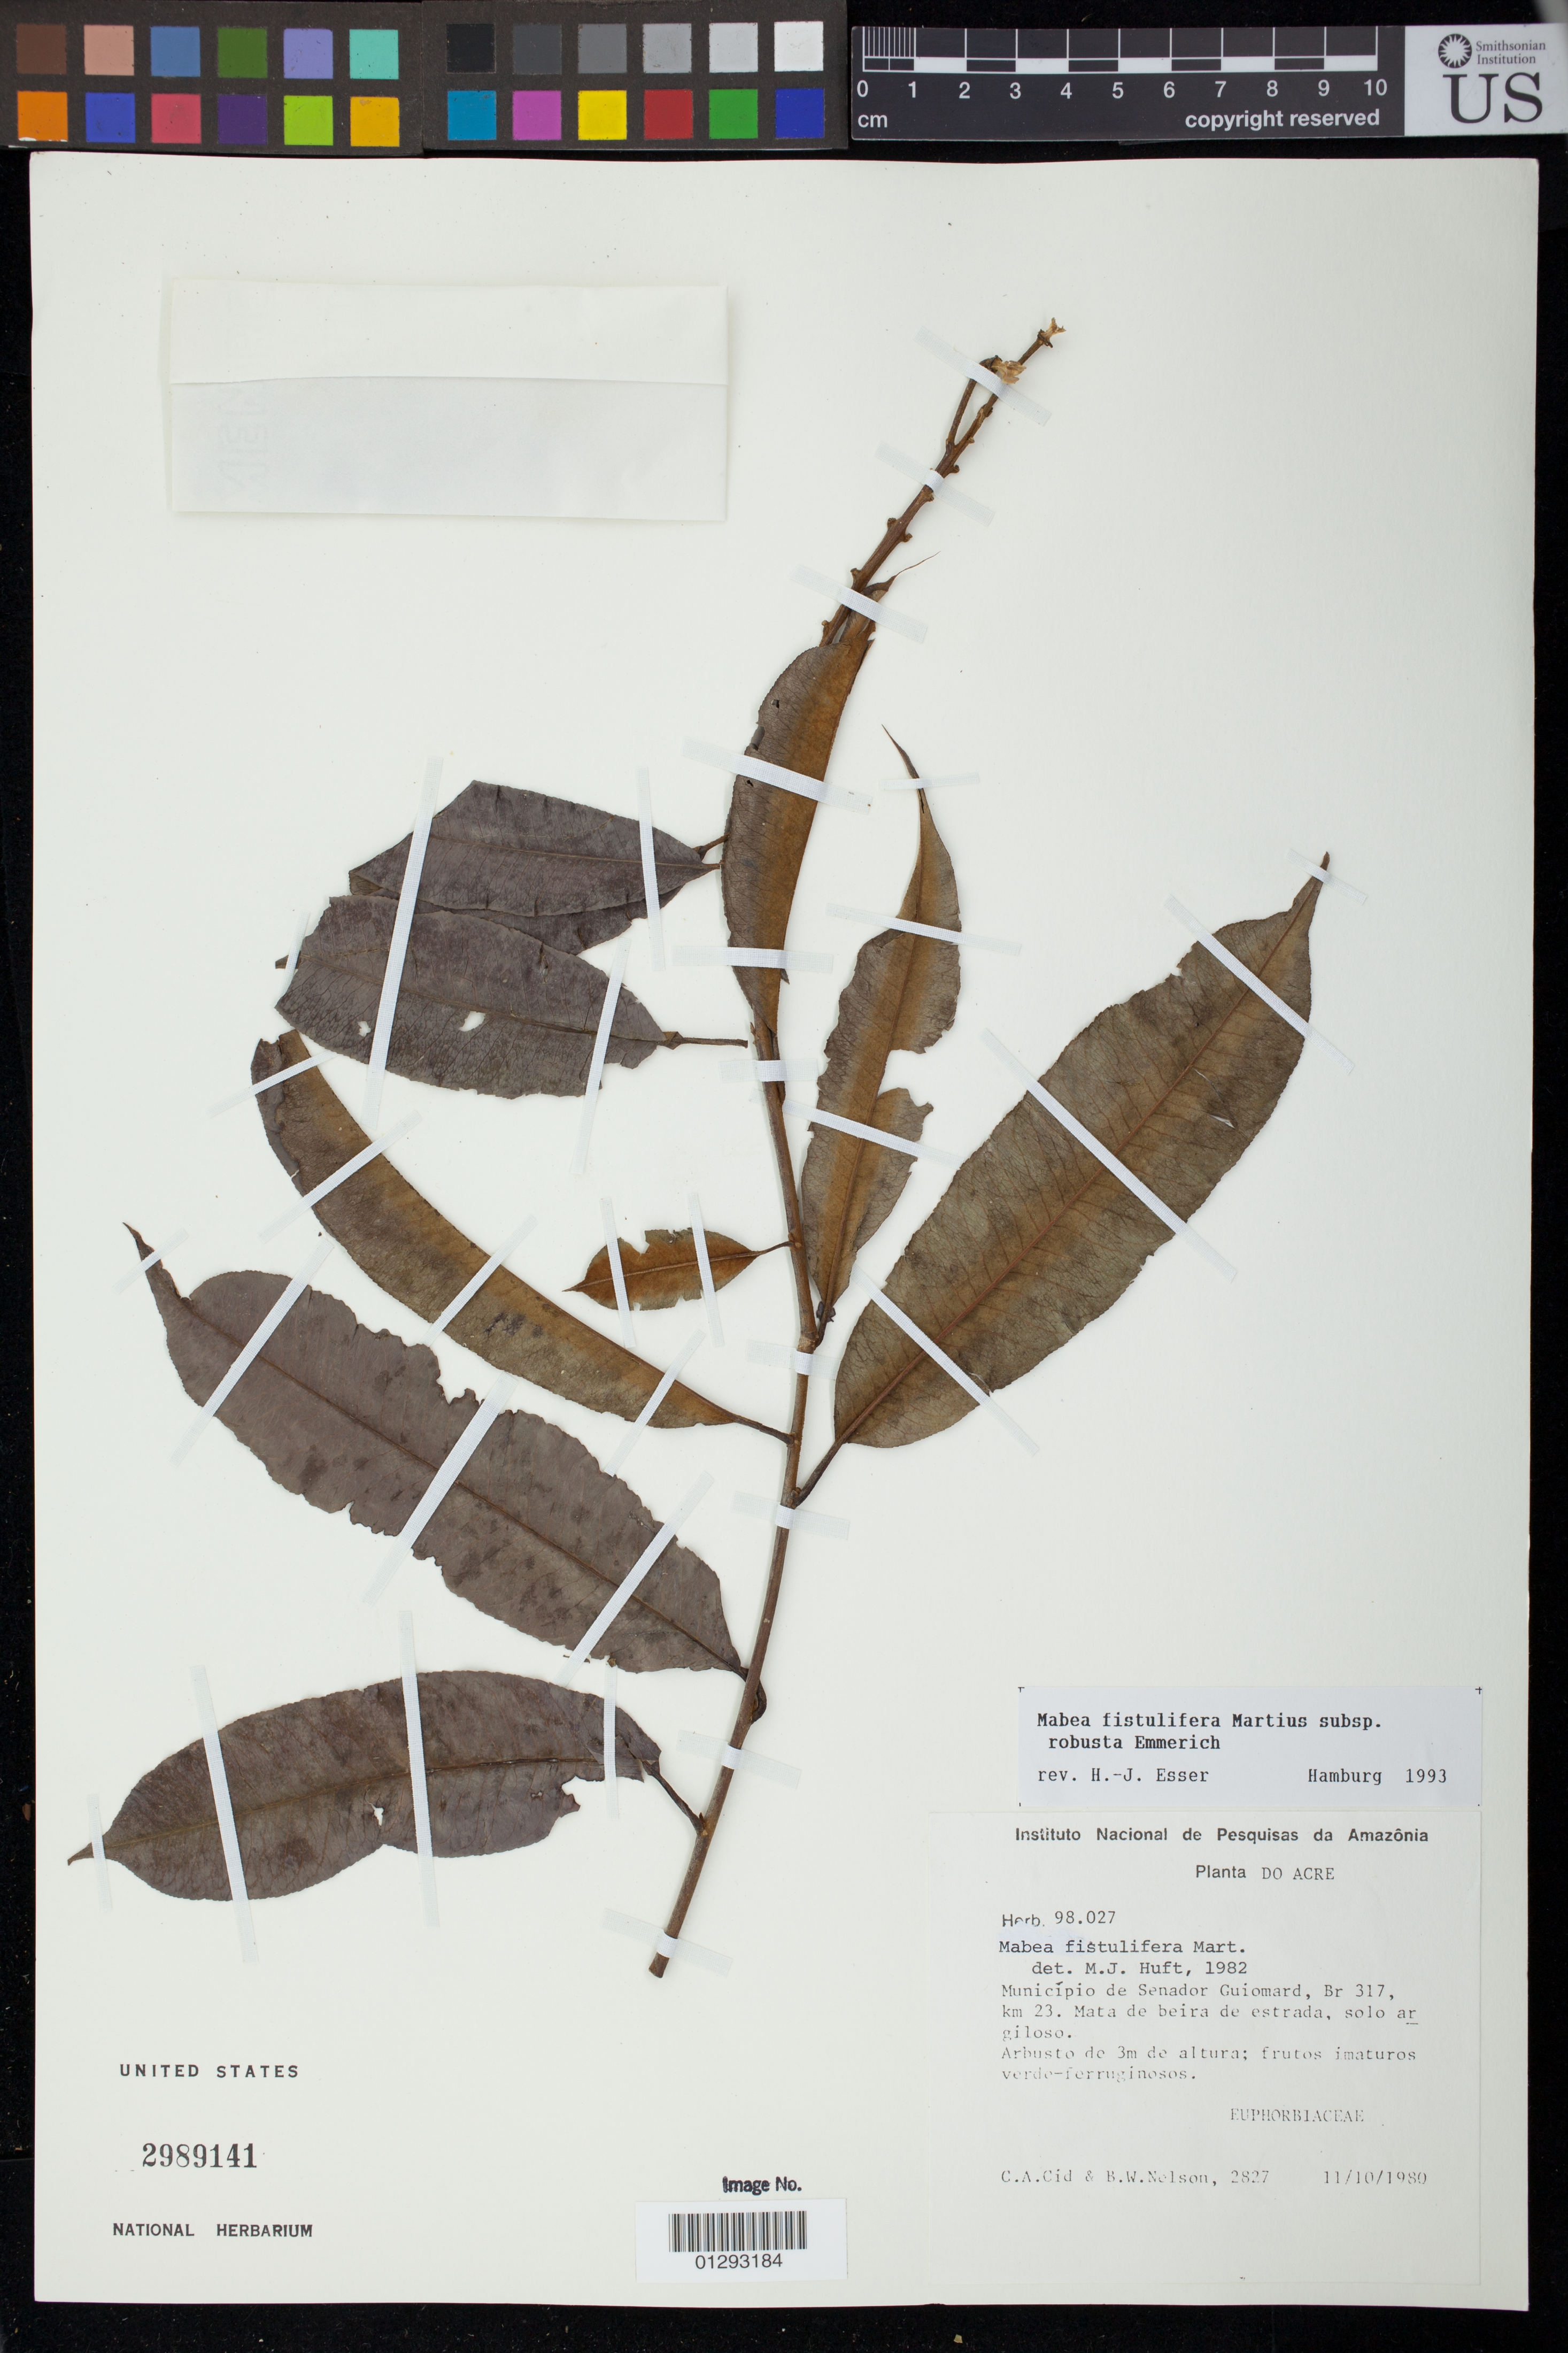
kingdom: Plantae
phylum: Tracheophyta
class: Magnoliopsida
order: Malpighiales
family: Euphorbiaceae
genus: Mabea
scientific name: Mabea fistulifera subsp. robusta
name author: Emmerich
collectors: C. A. Cid Ferreira & B. W. Nelson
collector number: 2827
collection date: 1980-11-10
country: Brazil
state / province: Acre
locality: Municipio de Senador Guiomard, Br 317, km 23.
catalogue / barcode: US 2989141